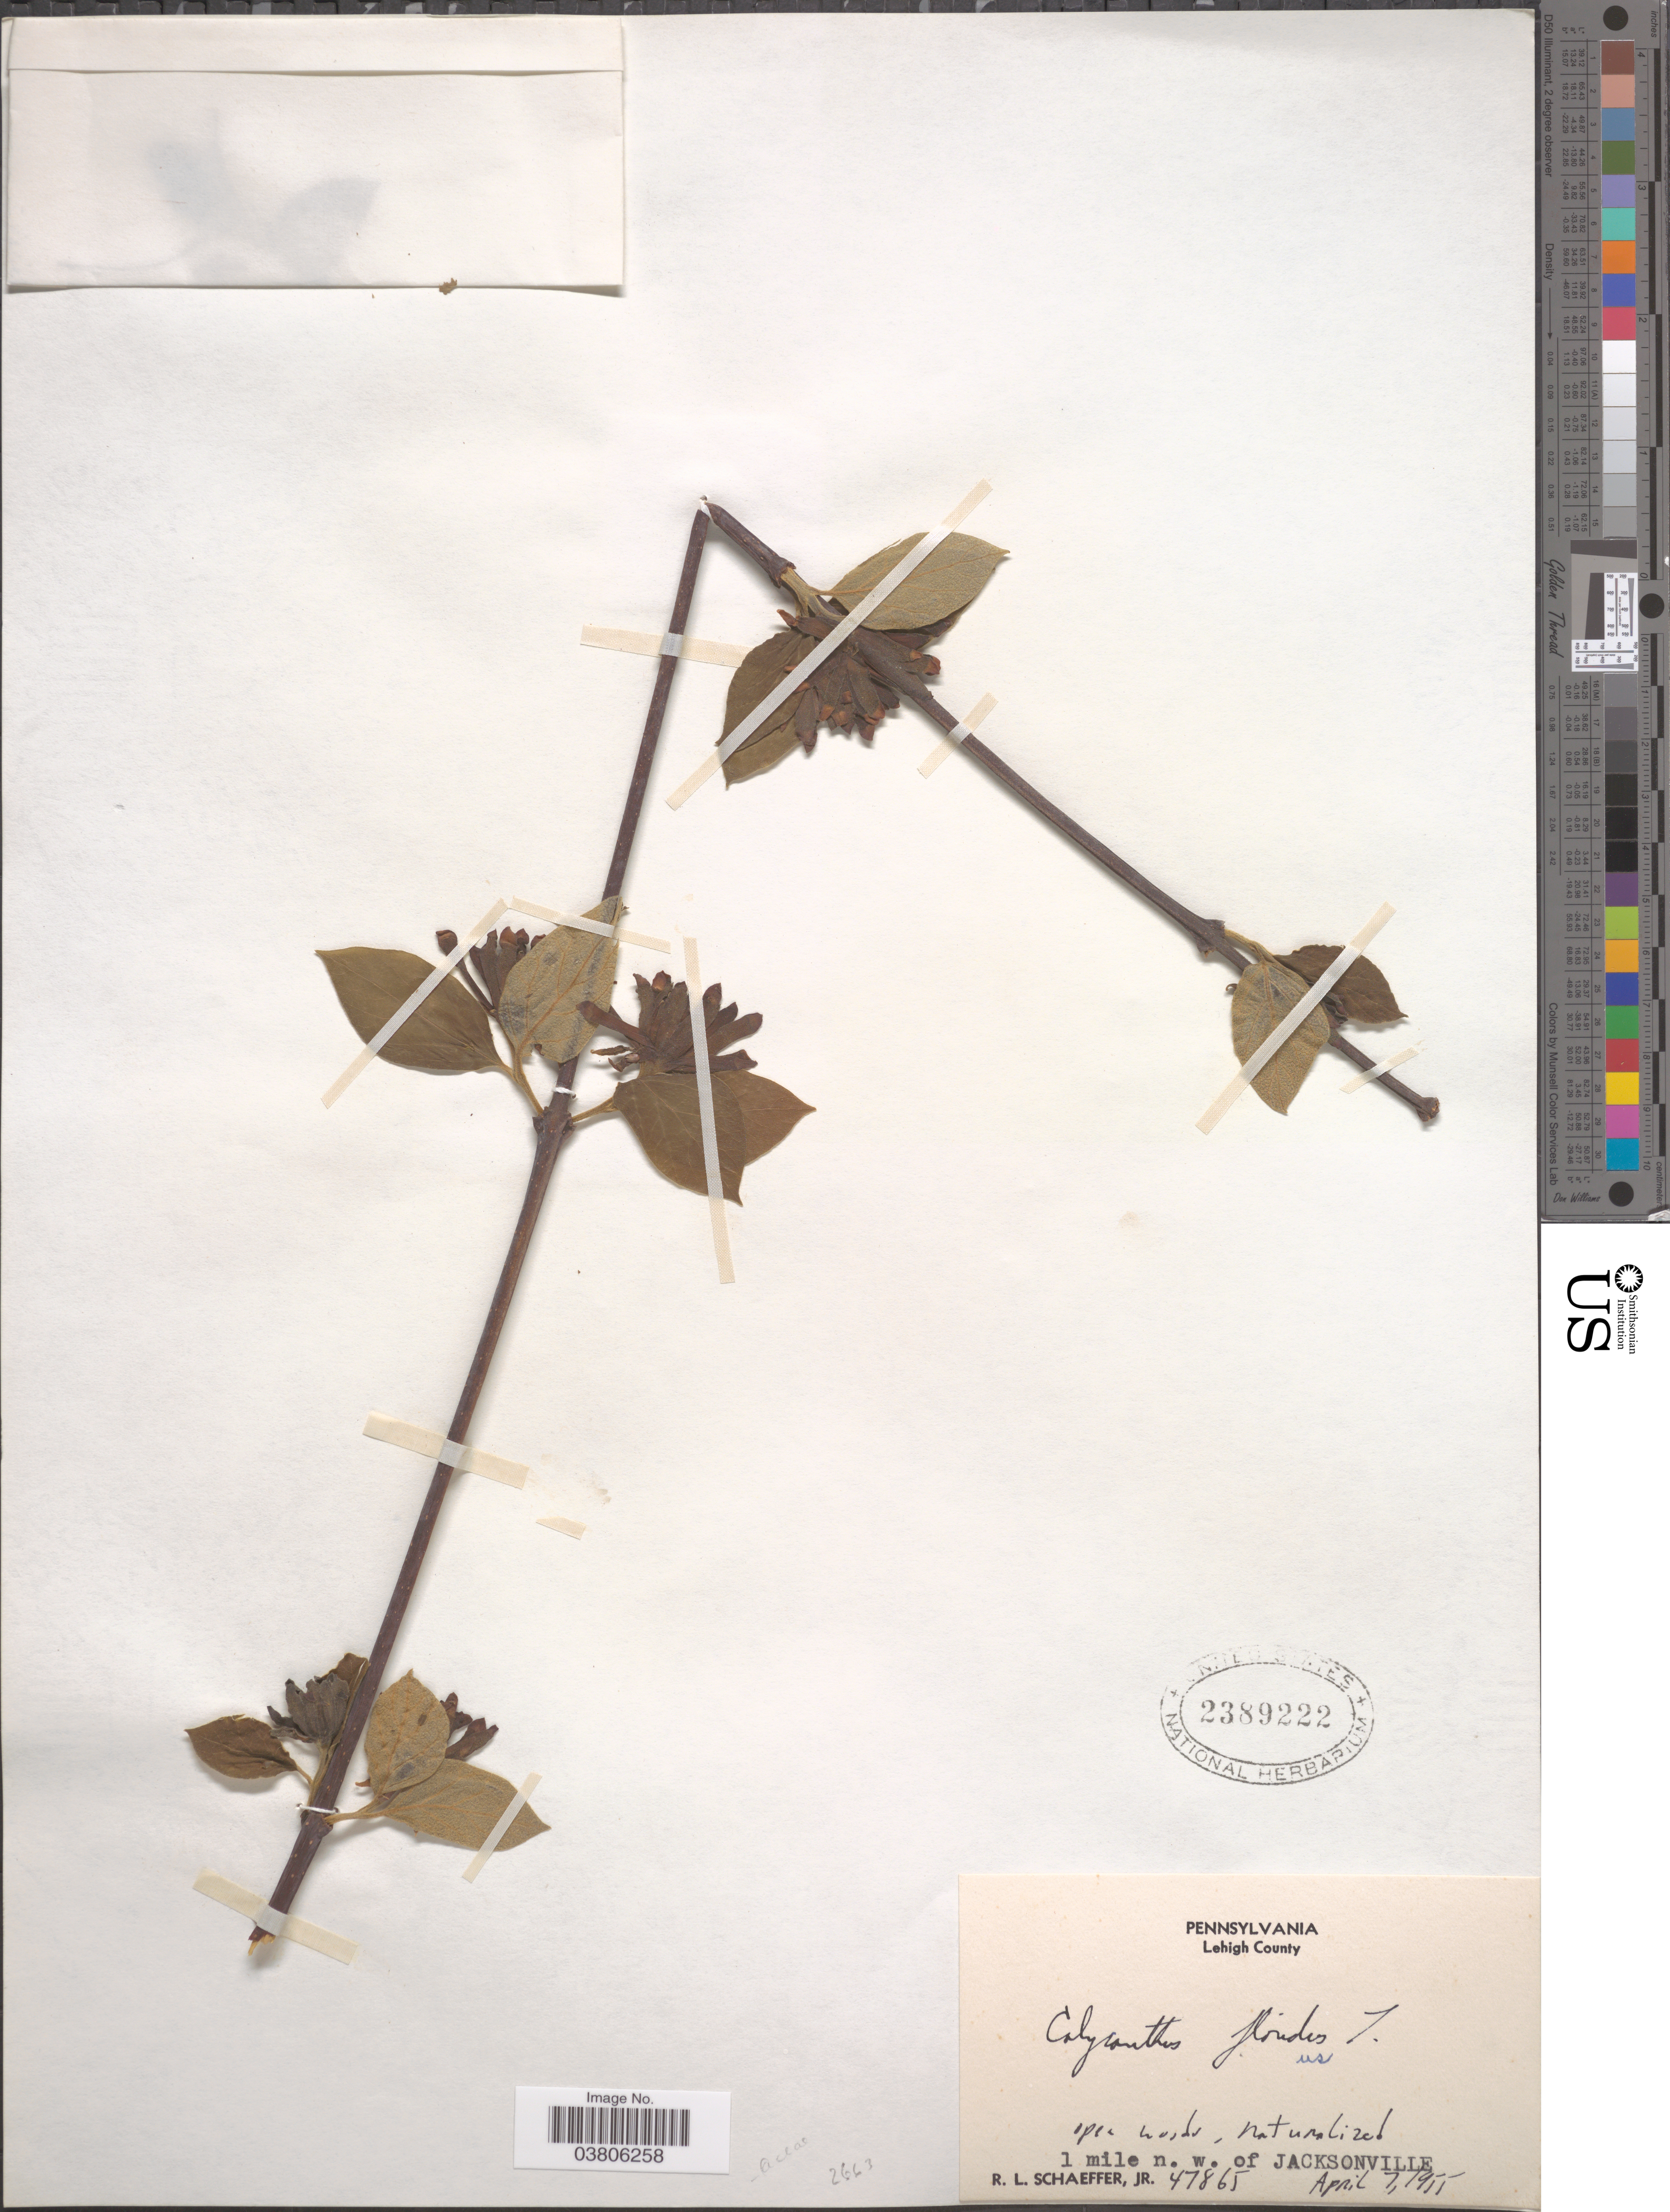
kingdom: Plantae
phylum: Tracheophyta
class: Magnoliopsida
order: Laurales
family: Calycanthaceae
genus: Calycanthus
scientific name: Calycanthus floridus var. floridus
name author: L.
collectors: R. L. Schaeffer Jr.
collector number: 47865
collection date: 1955-04-07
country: United States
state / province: Pennsylvania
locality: Lehigh County. 1 mile n. w. of Jacksonville.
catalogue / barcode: US 2389222